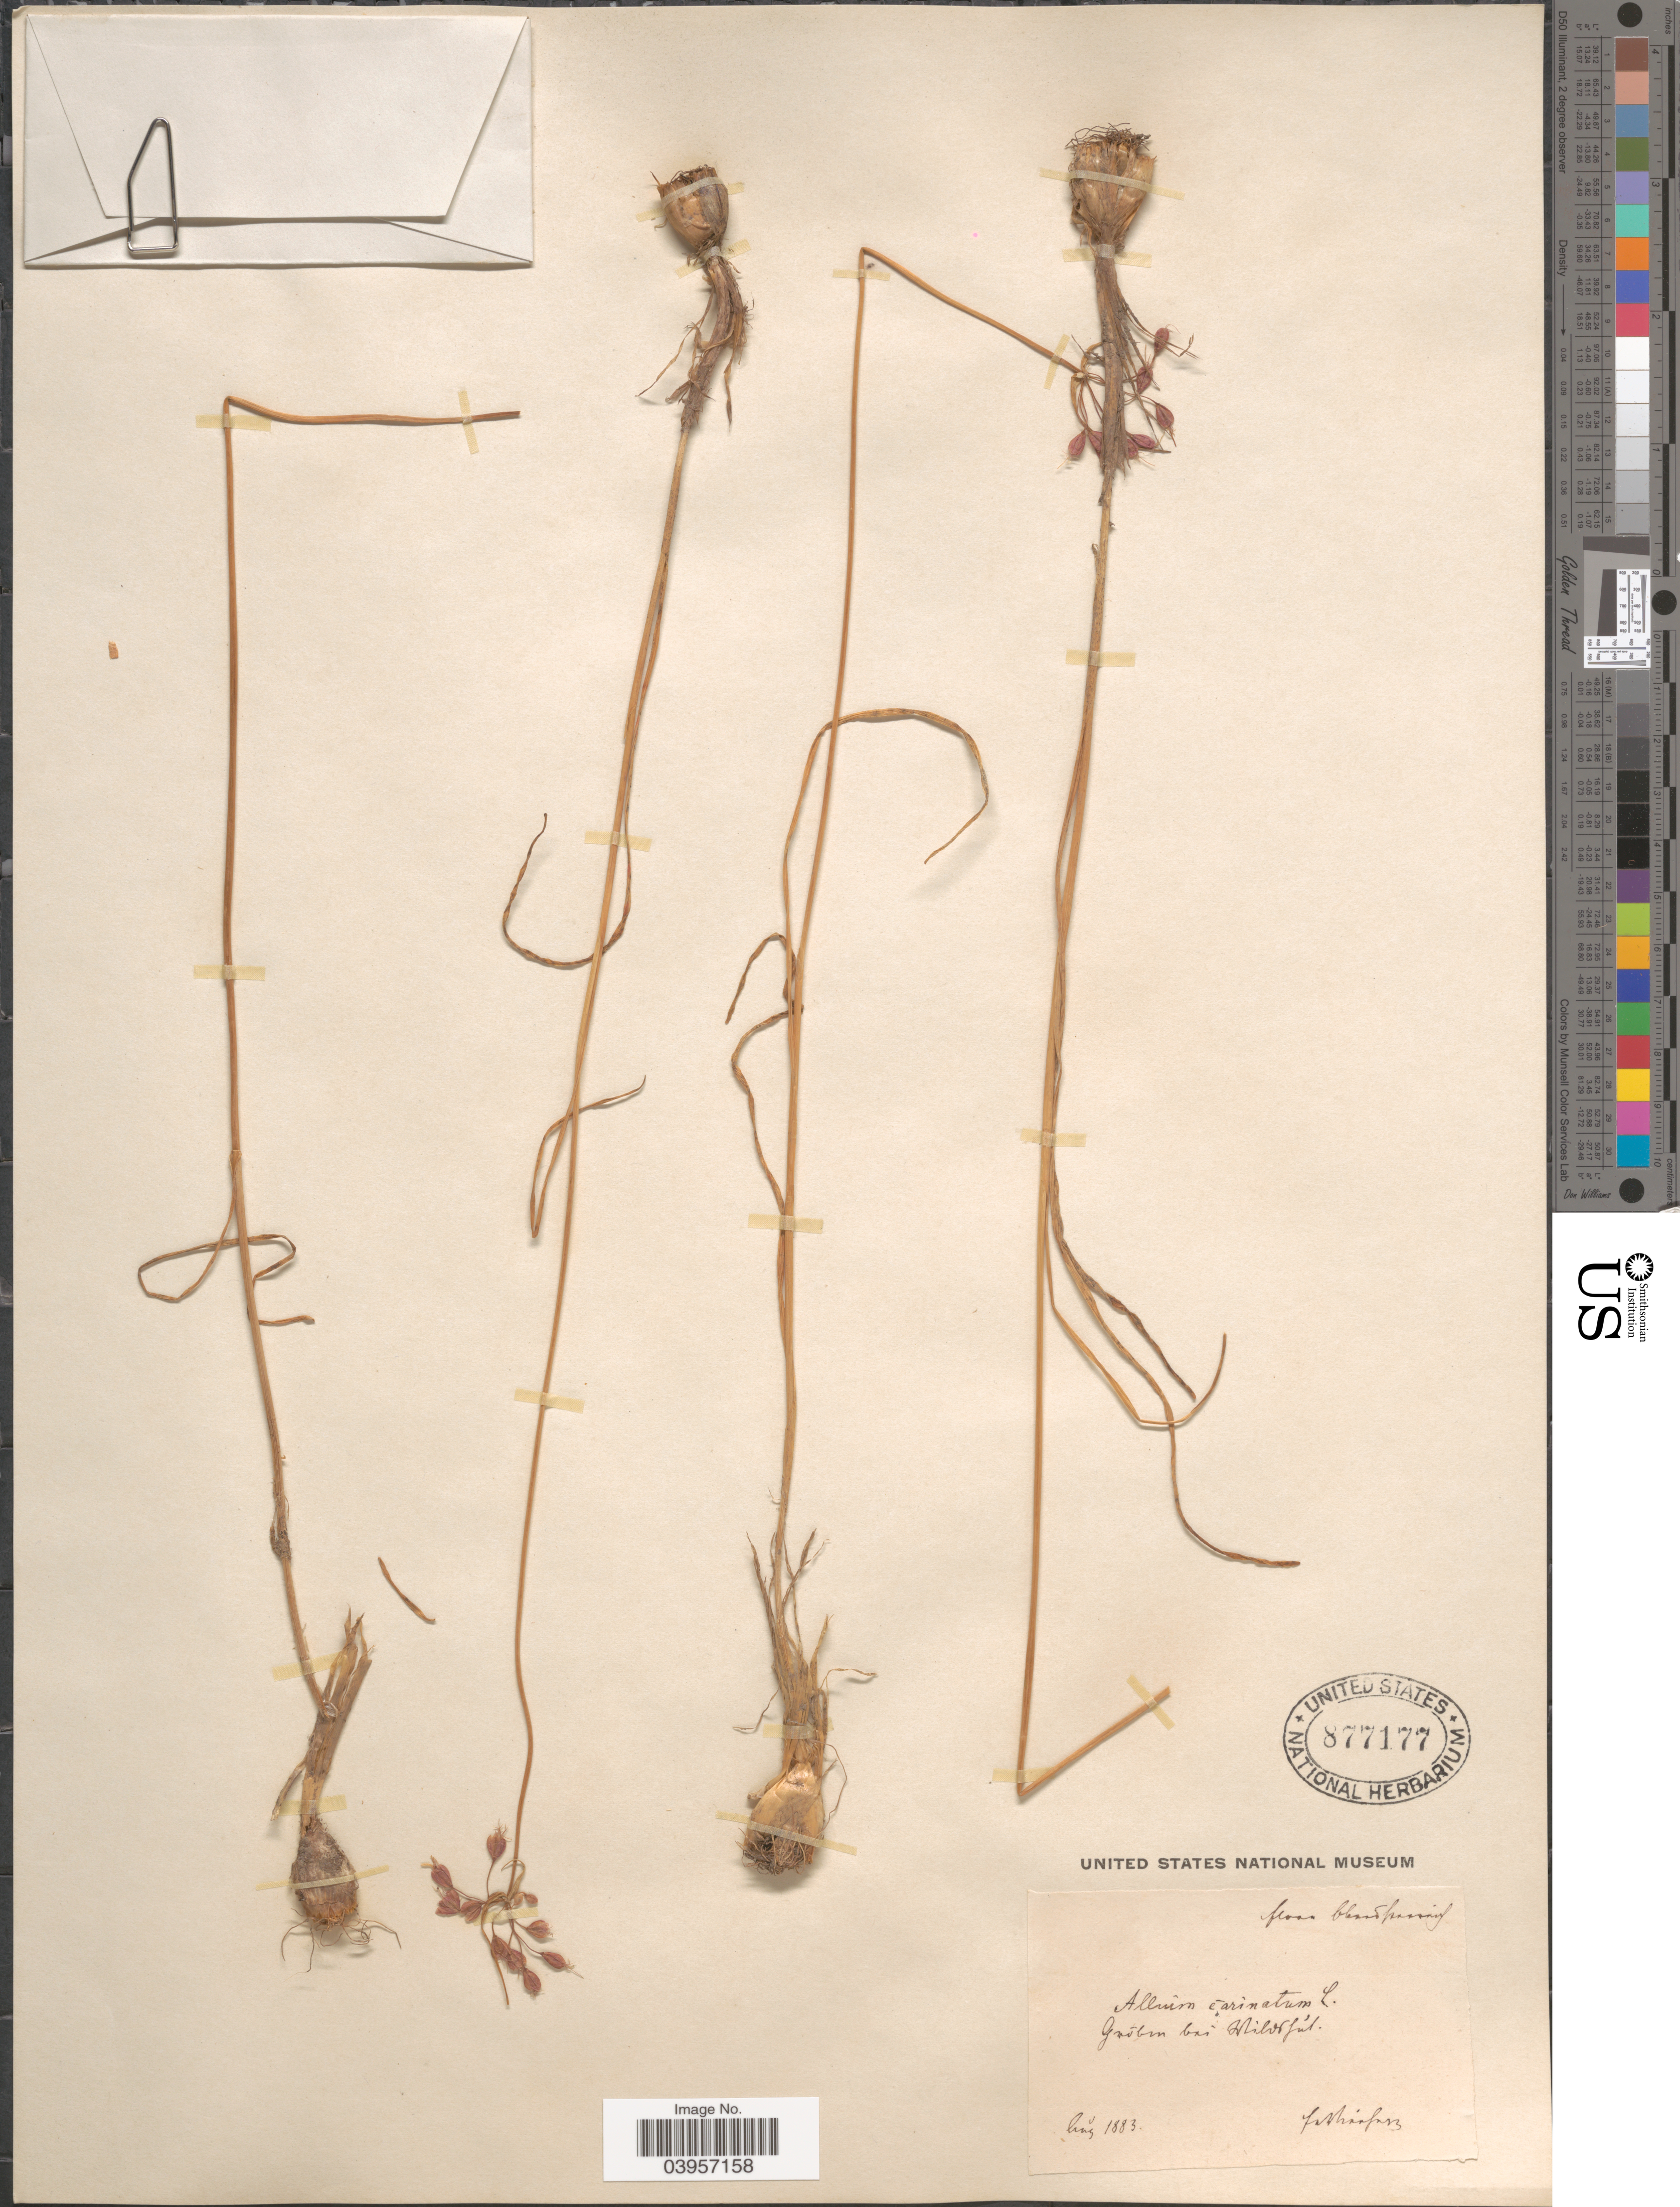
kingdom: Plantae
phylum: Tracheophyta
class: Liliopsida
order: Asparagales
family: Amaryllidaceae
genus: Allium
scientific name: Allium carinatum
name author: L.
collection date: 1883-08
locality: Gróben bei Hilerfod.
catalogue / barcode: US 877177